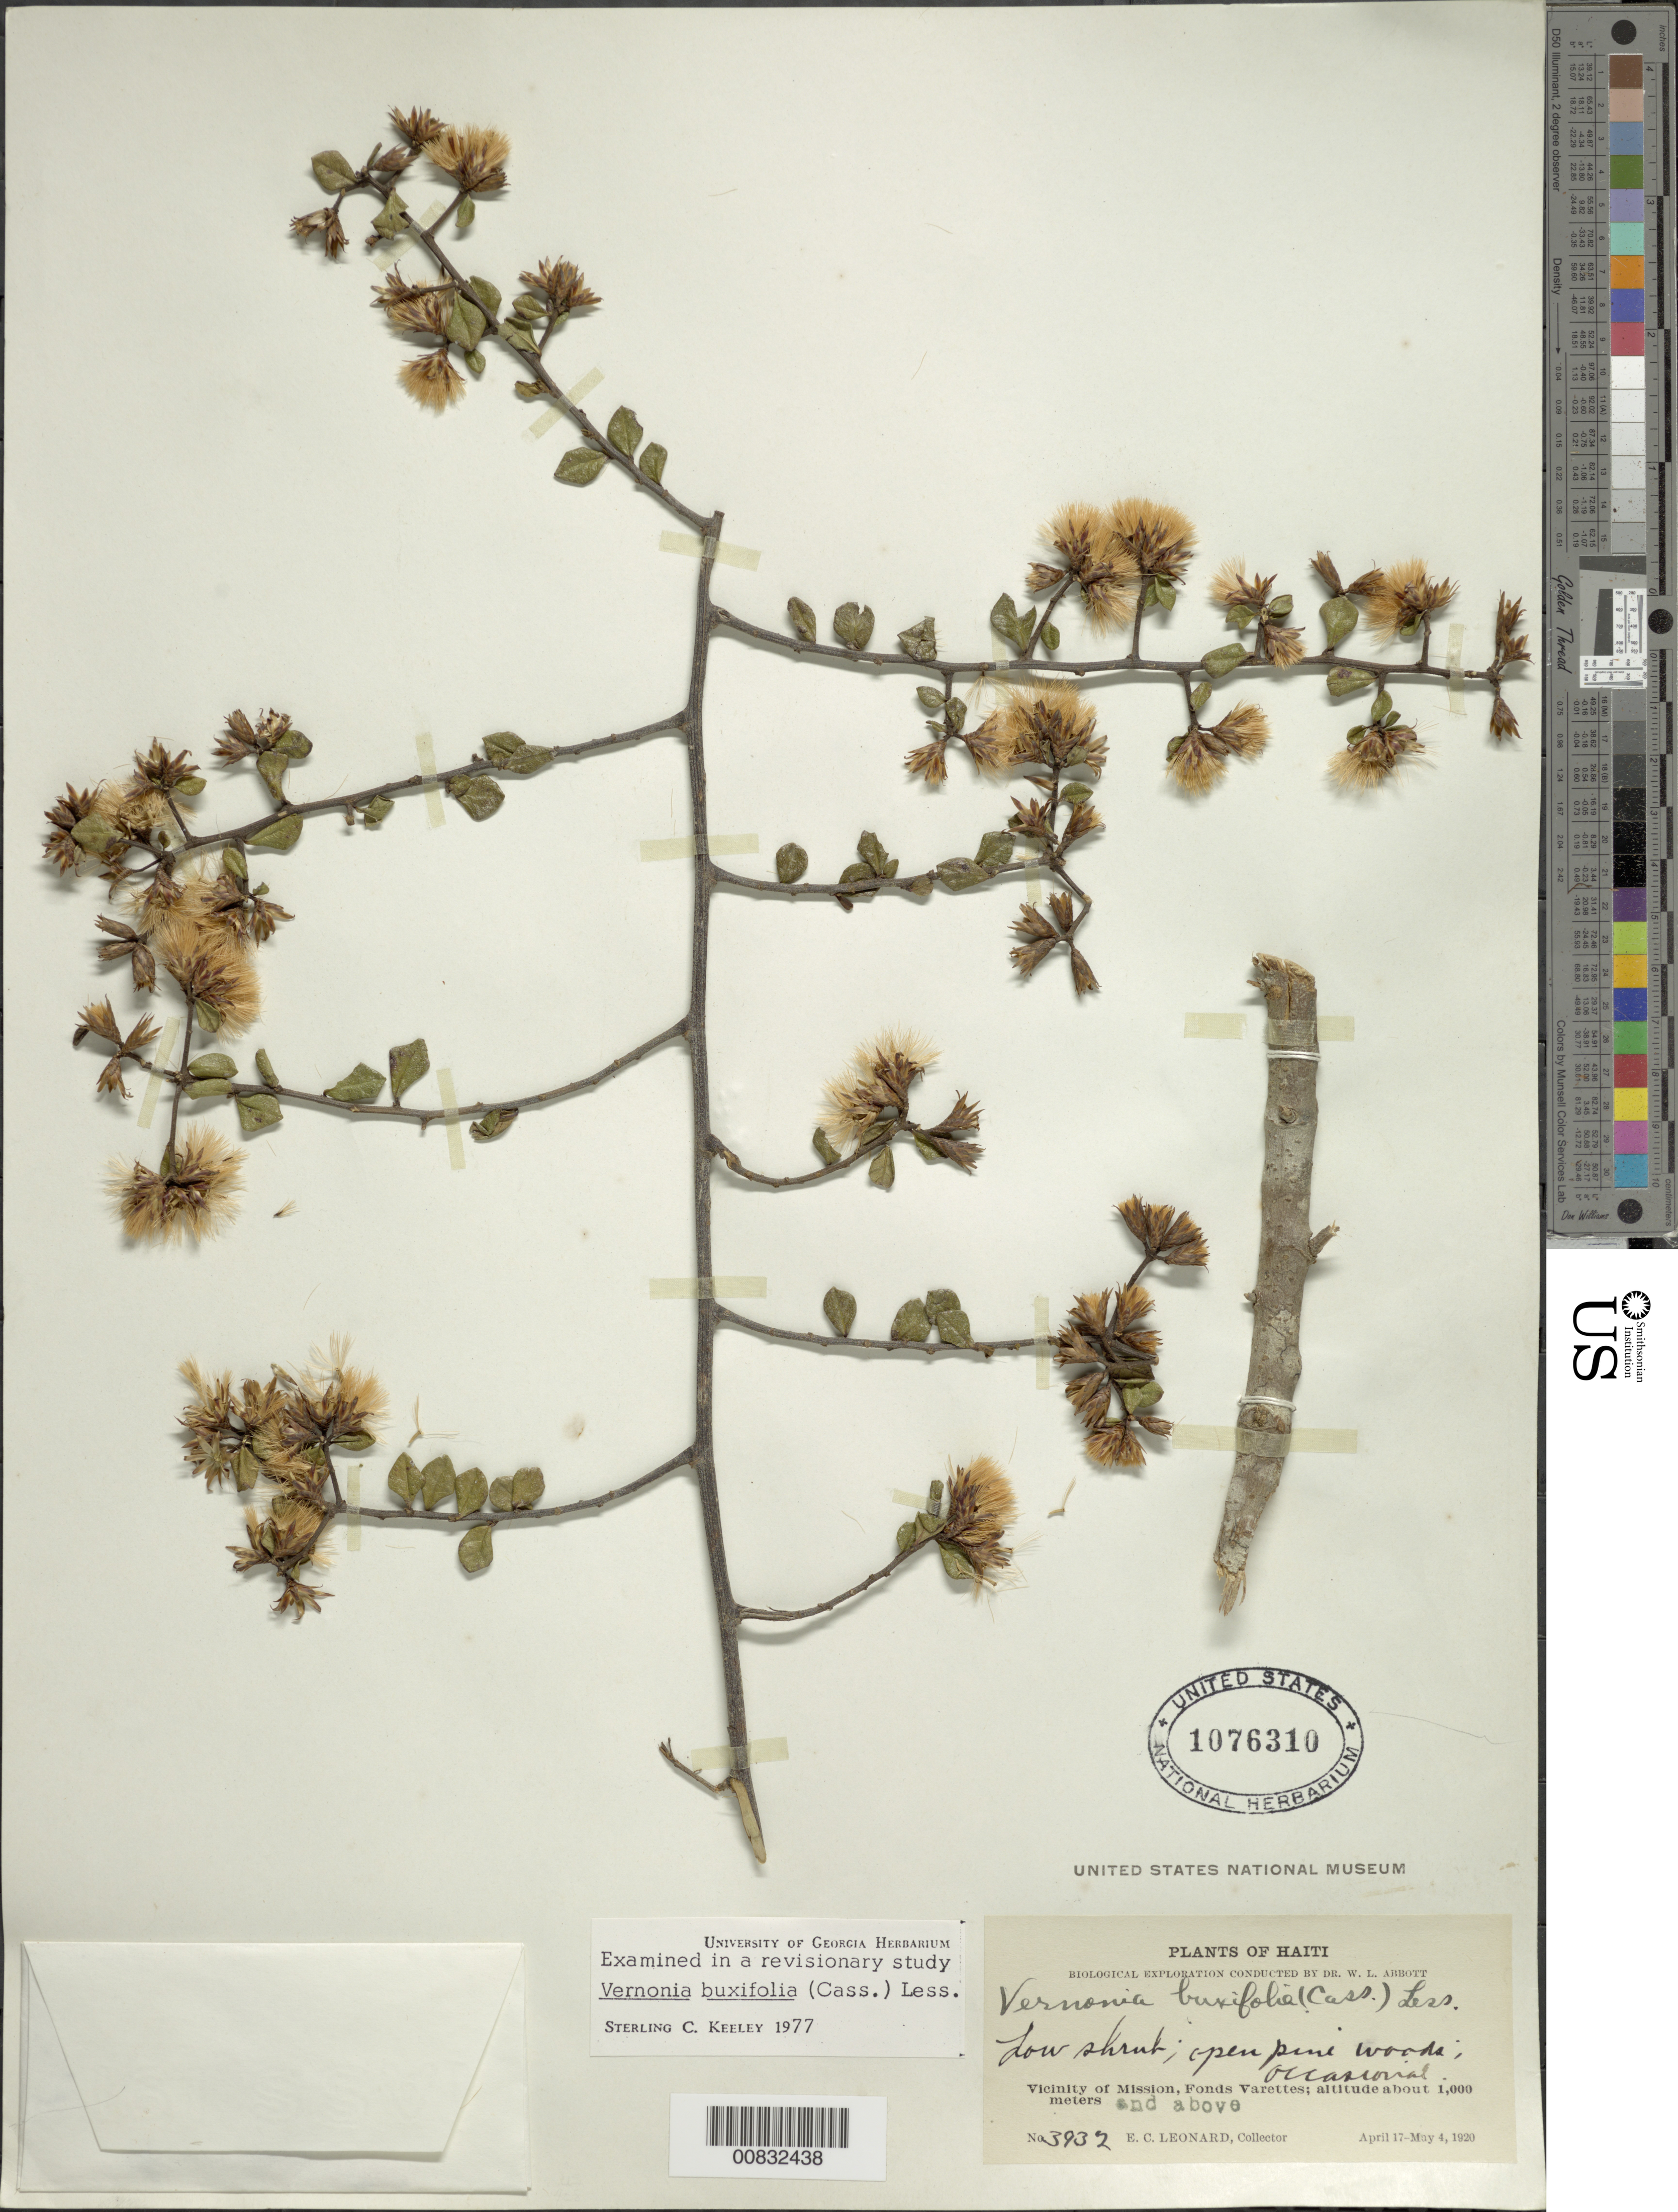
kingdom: Plantae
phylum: Tracheophyta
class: Magnoliopsida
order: Asterales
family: Asteraceae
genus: Vernonanthura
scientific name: Vernonanthura buxifolia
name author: (Less.) H. Rob.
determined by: Keeley, S. C.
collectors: E. C. Leonard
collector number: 3932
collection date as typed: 17 Apr 1920 to 04 May 1920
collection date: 1920-04-17/1920-05-04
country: Haiti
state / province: Ouest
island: Hispaniola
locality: Vicinity of Mission, Fond Verrettes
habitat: Open pine woods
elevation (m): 1000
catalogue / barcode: US 1076310